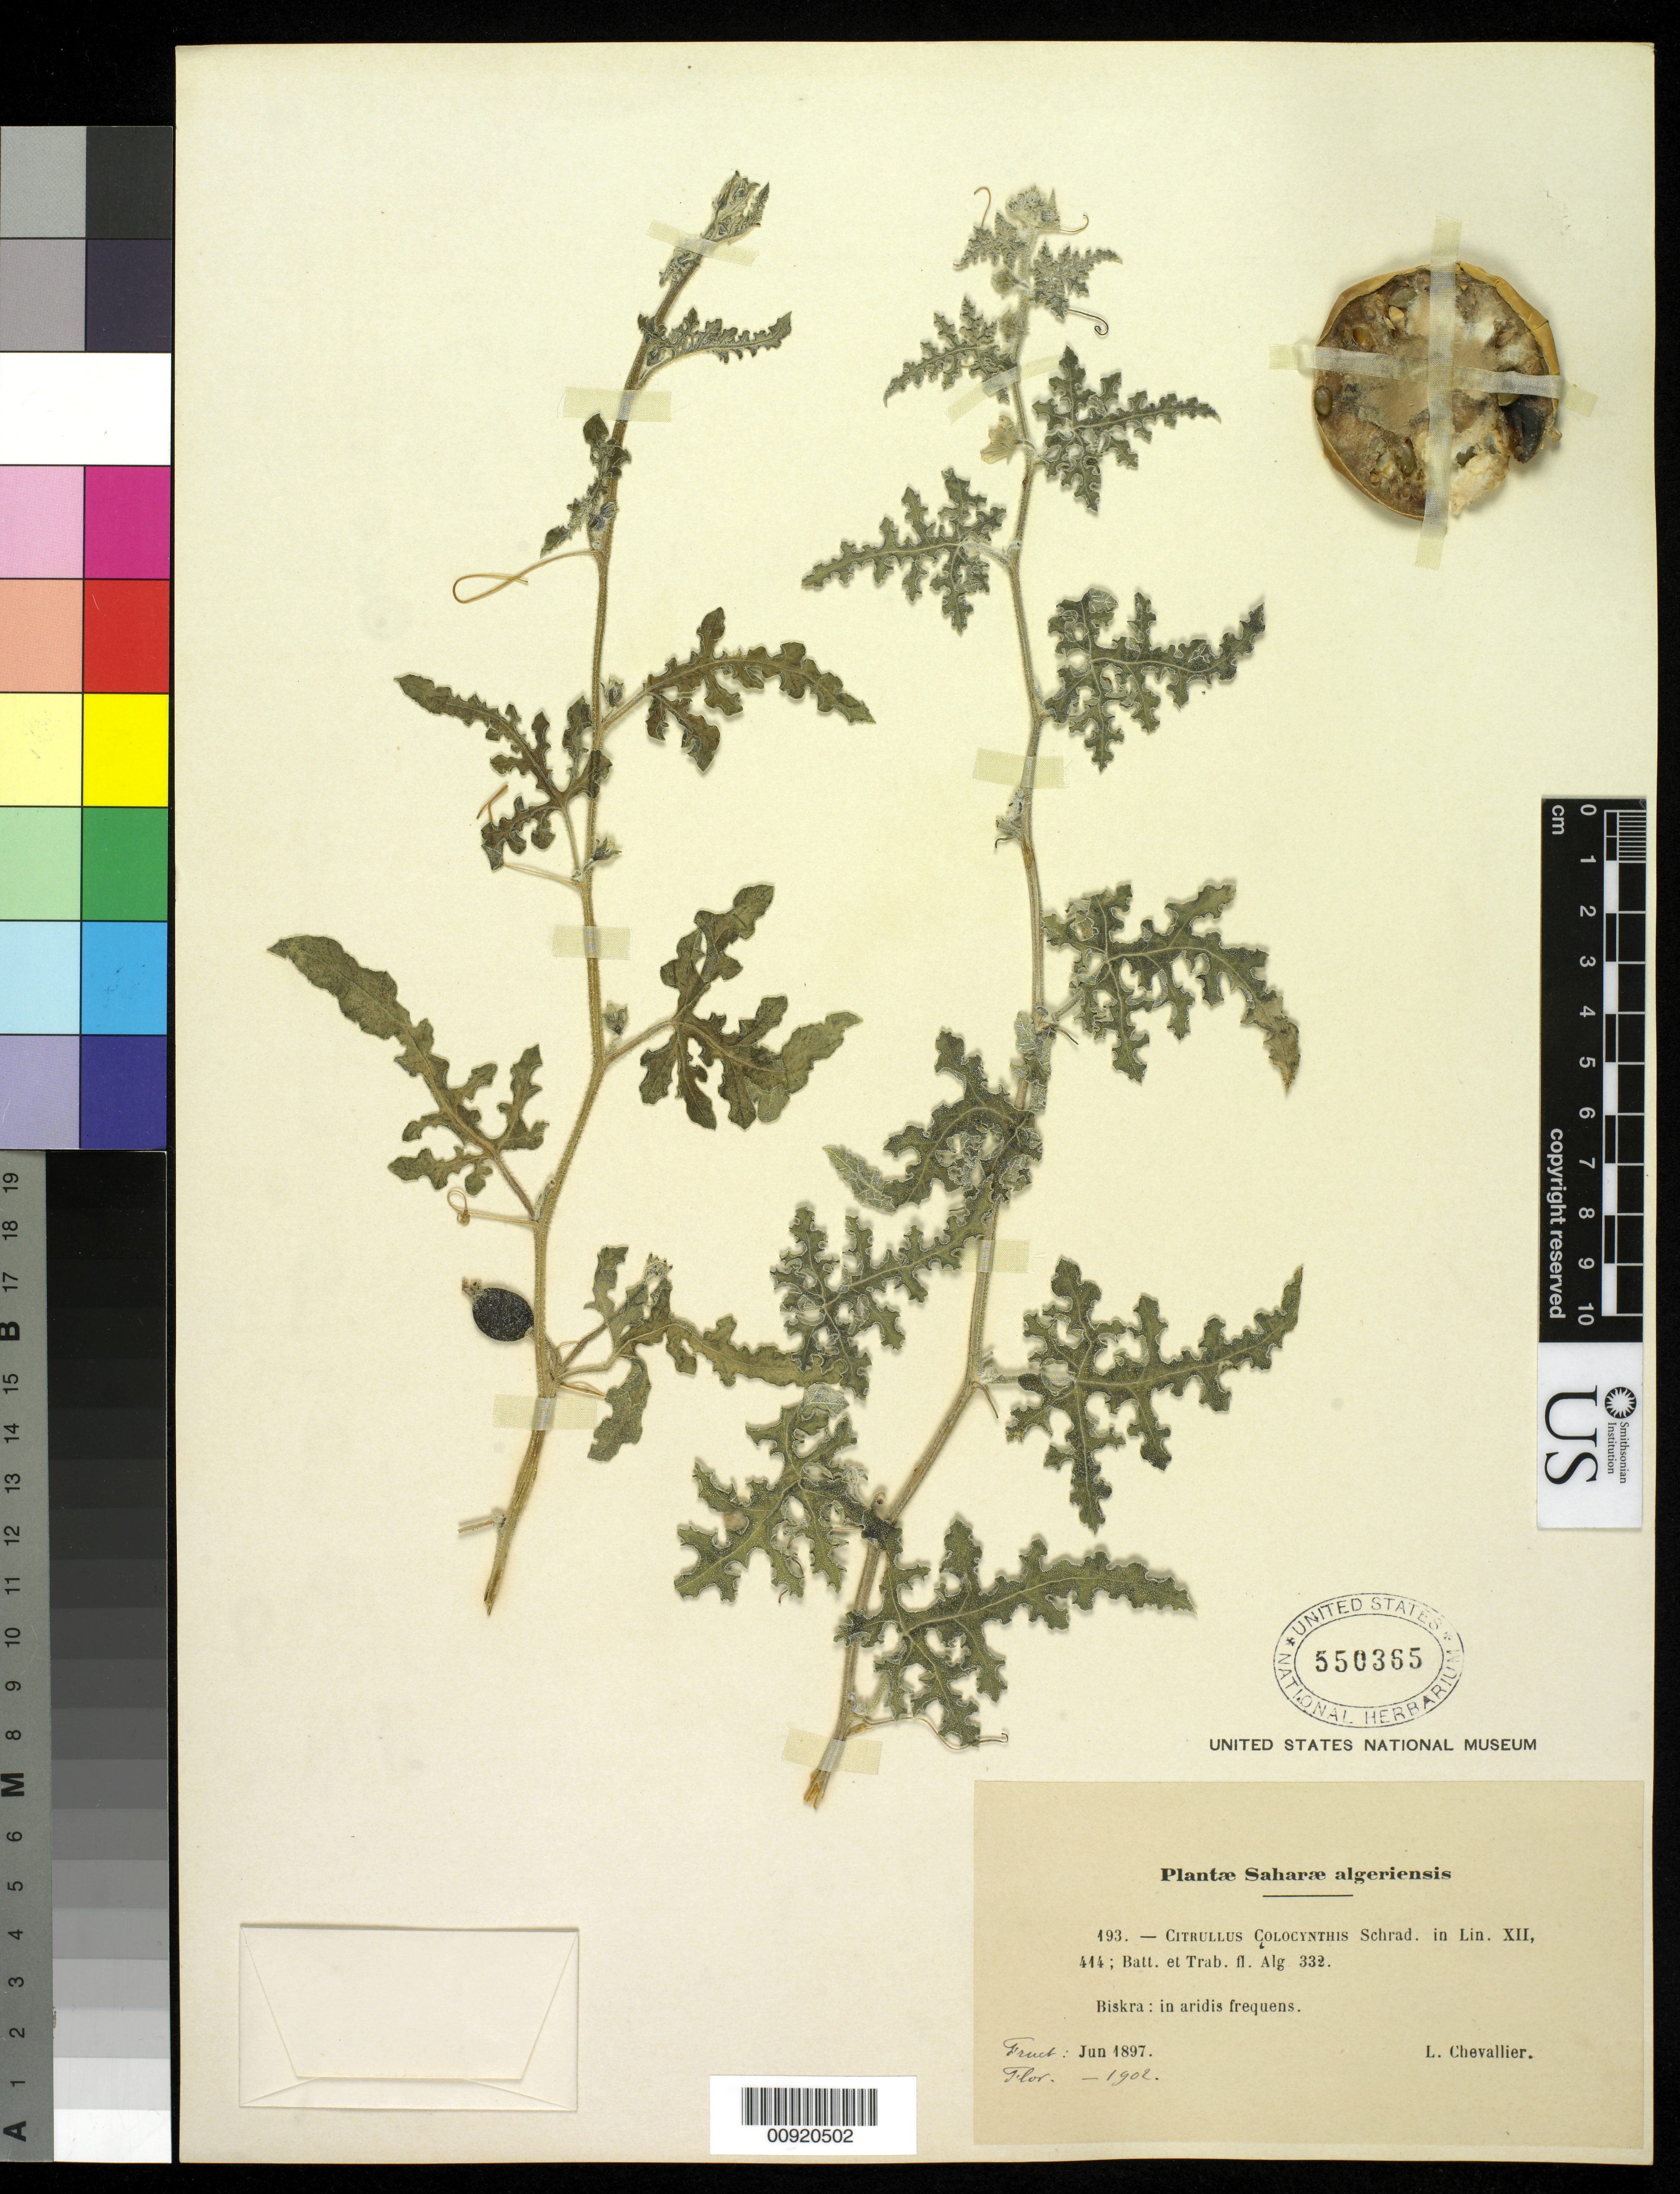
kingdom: Plantae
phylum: Tracheophyta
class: Magnoliopsida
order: Cucurbitales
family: Cucurbitaceae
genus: Citrullus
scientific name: Citrullus vulgaris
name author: Schrad.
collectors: L. Chevallier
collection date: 1897-06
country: Algeria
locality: Biskra: in aridis frequens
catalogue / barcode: US 550365